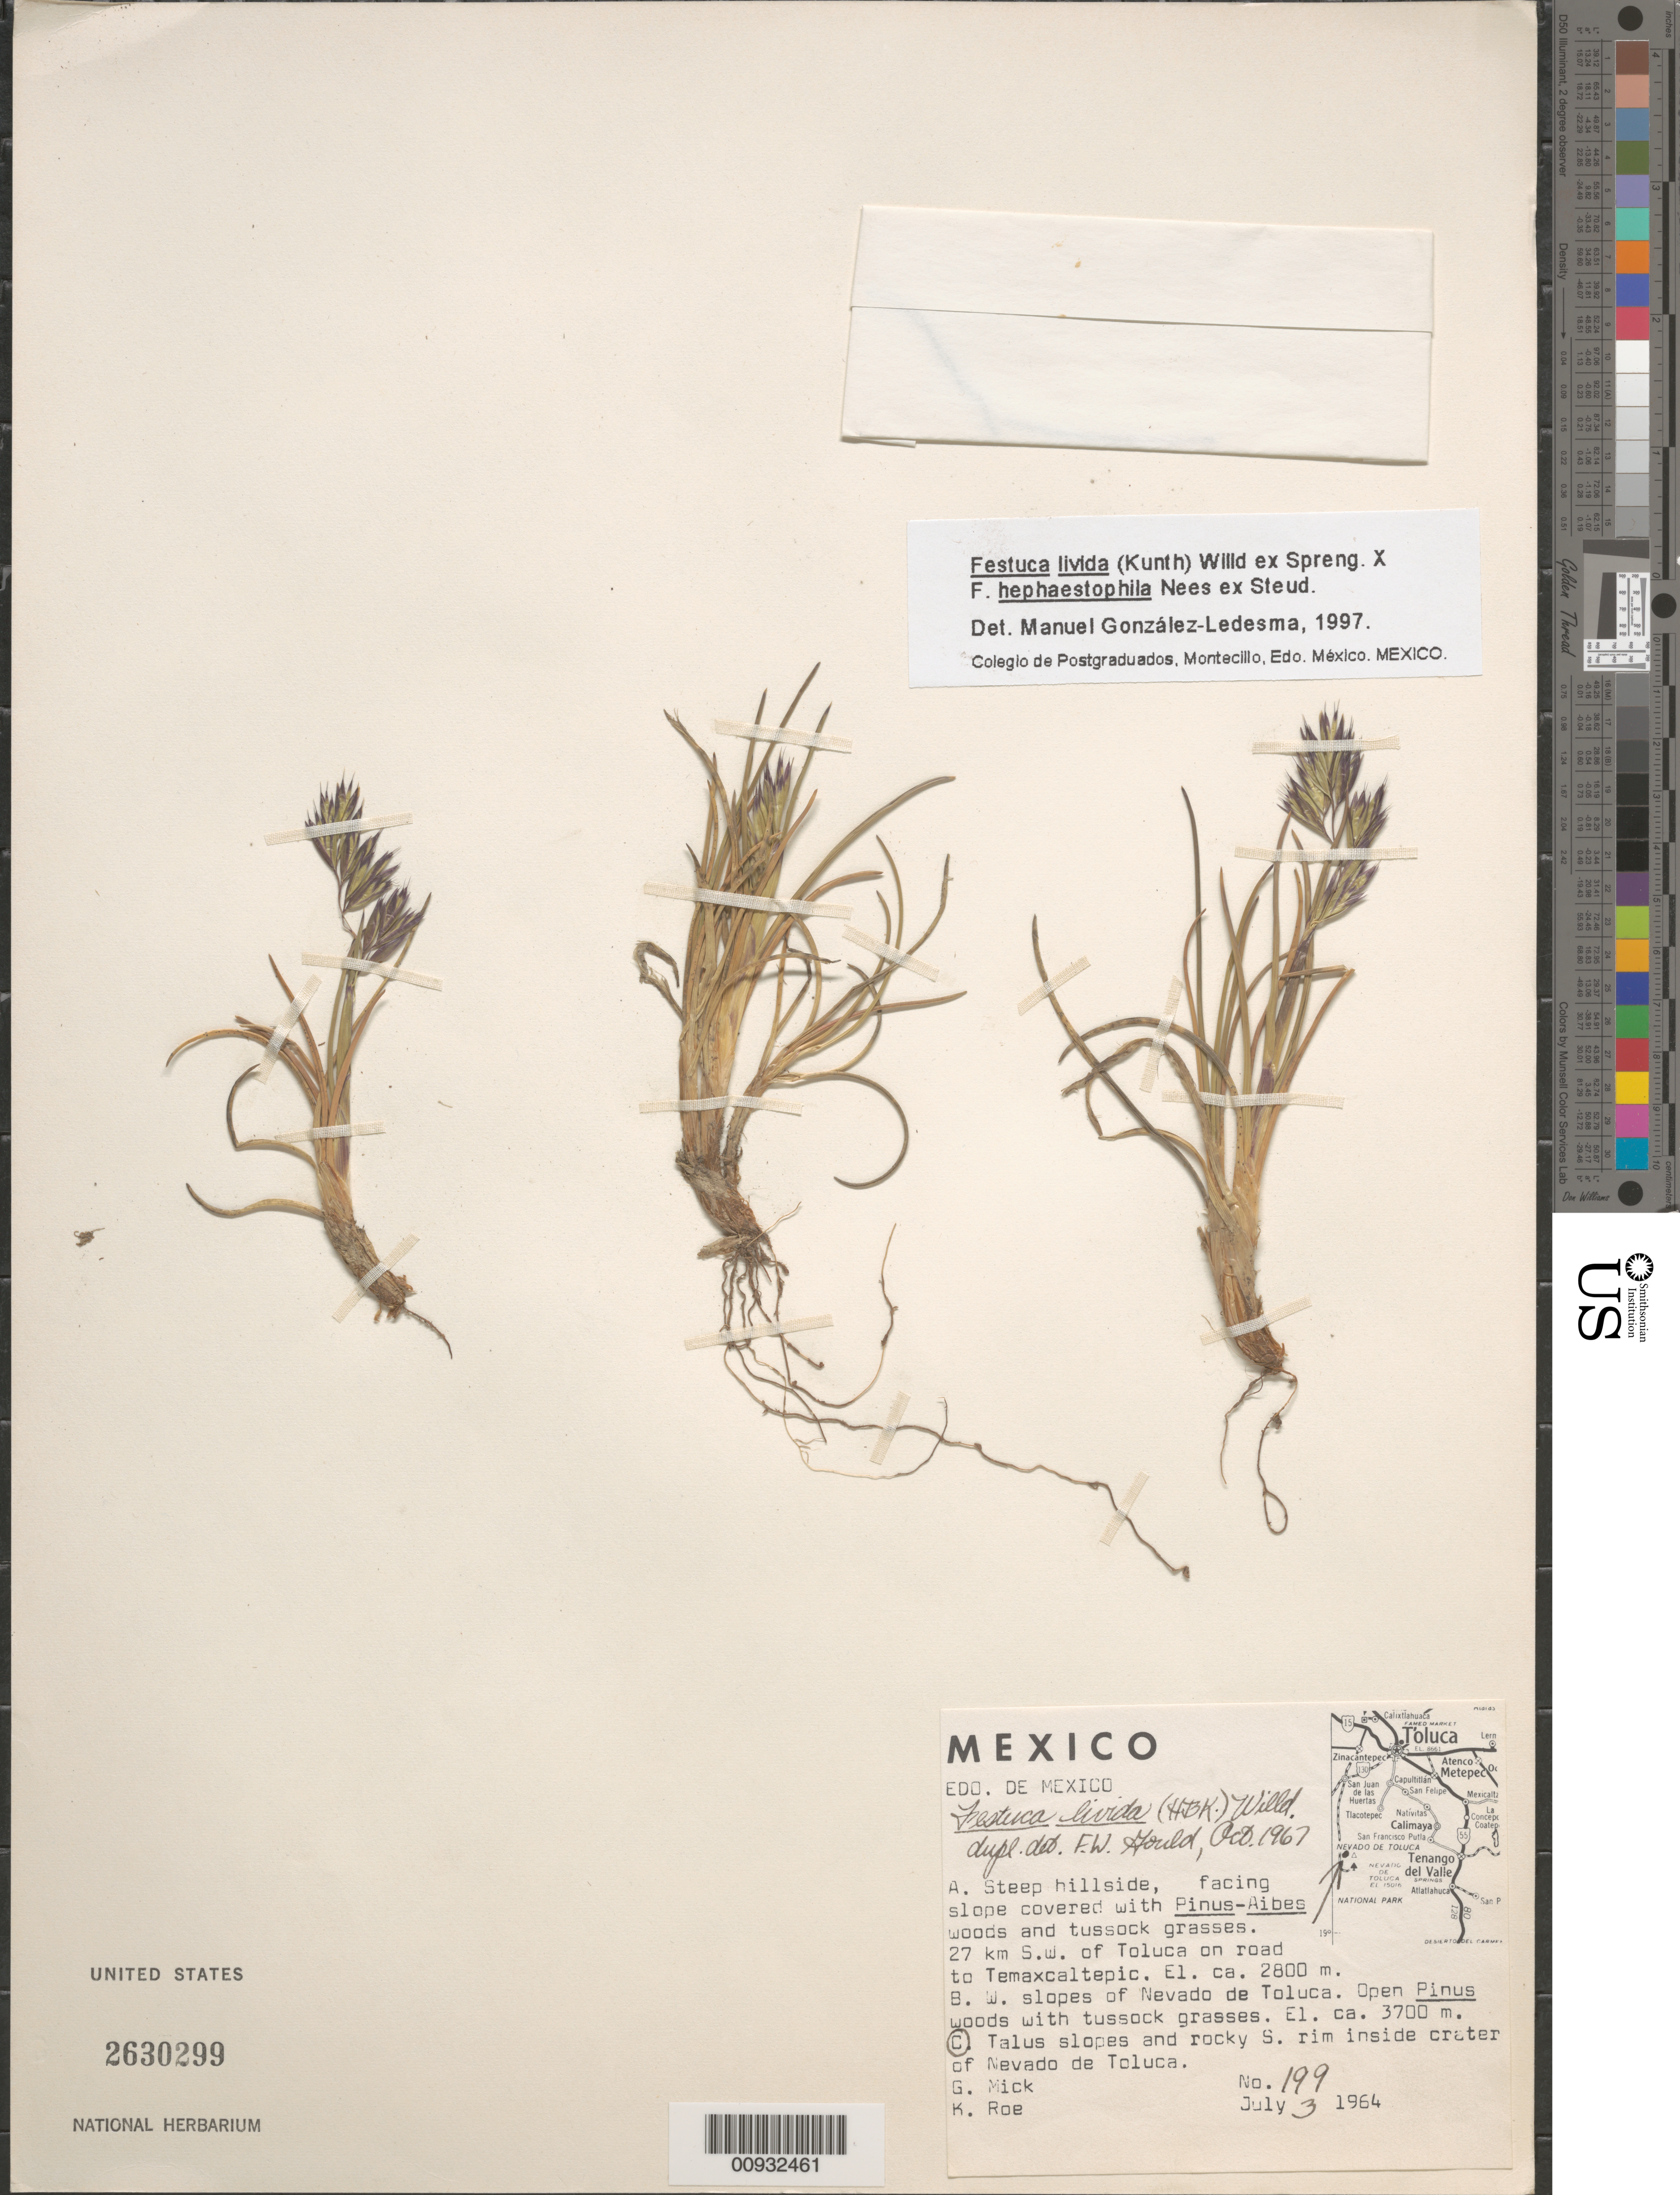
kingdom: Plantae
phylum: Tracheophyta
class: Liliopsida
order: Poales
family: Poaceae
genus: Festuca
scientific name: Festuca livida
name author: (Kunth) Willd.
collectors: G. Mick & K. E. Roe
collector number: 199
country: Mexico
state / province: México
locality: Inside crater of Nevado de Toluca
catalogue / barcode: US 2630299